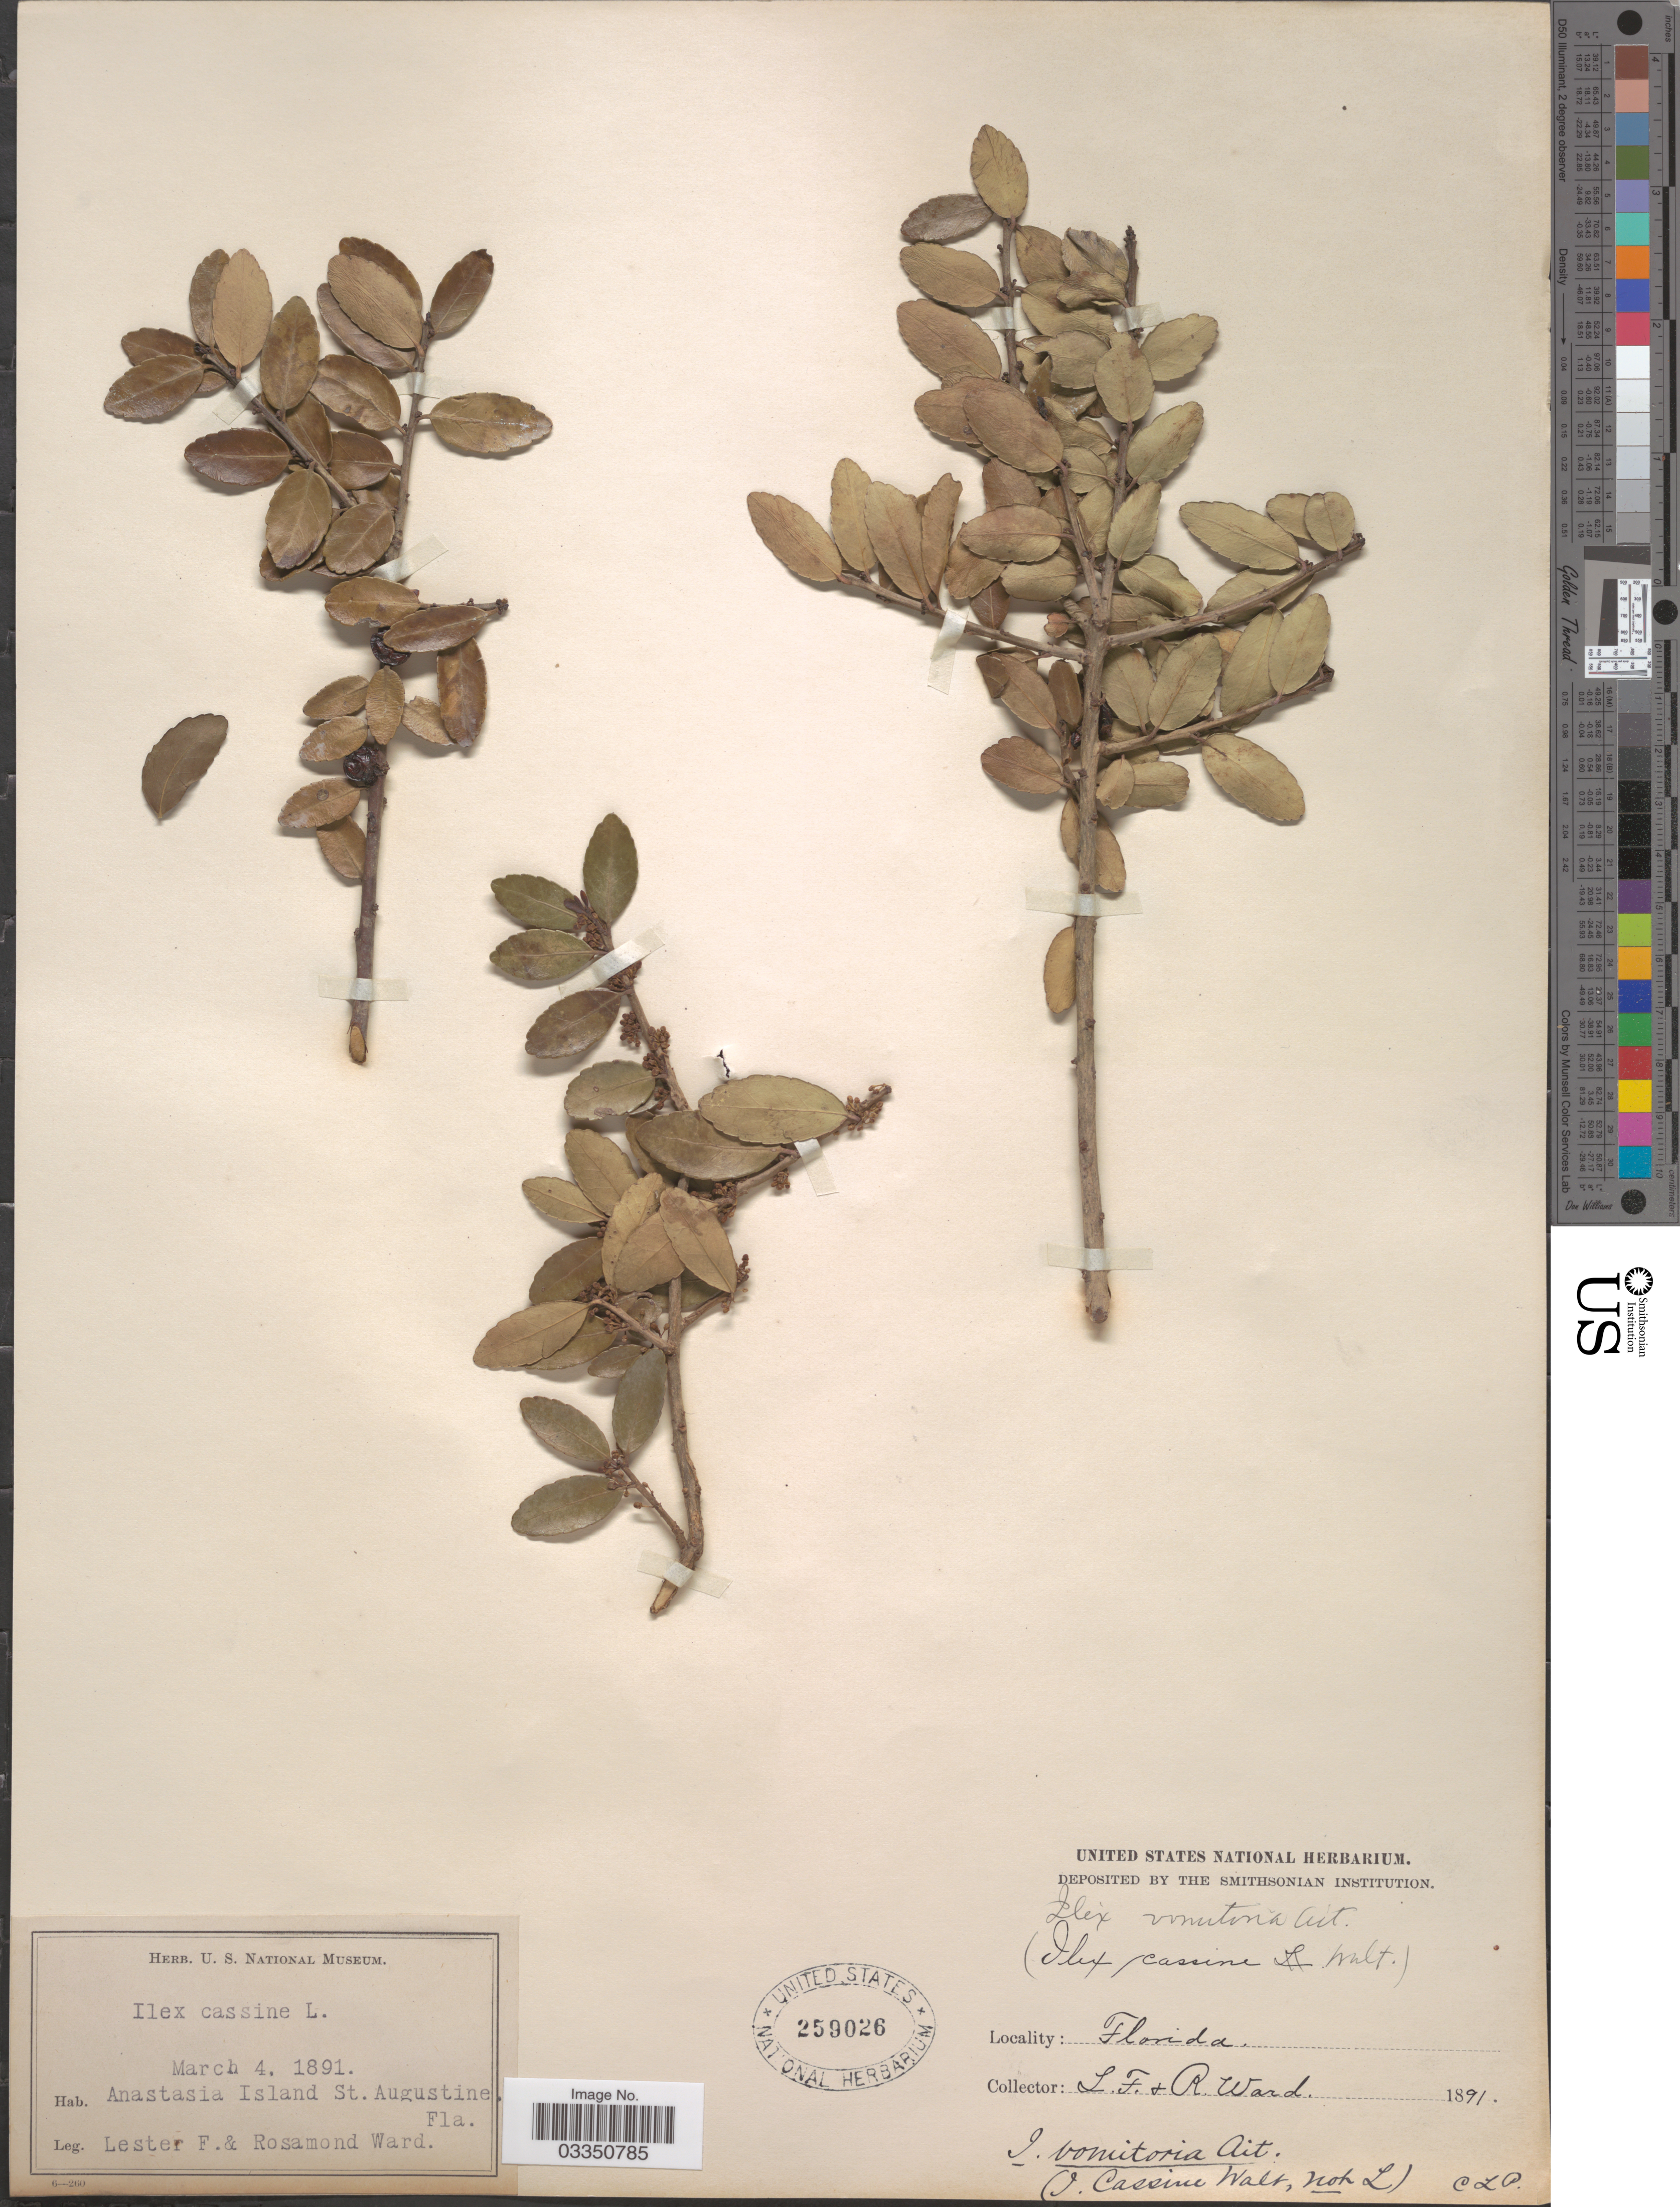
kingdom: Plantae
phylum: Tracheophyta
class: Magnoliopsida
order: Aquifoliales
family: Aquifoliaceae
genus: Ilex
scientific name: Ilex vomitoria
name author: Aiton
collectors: L. F. Ward & R. Ward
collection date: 1891-03-04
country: United States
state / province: Florida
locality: Anastasia Island St. Augustine.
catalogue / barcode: US 259026